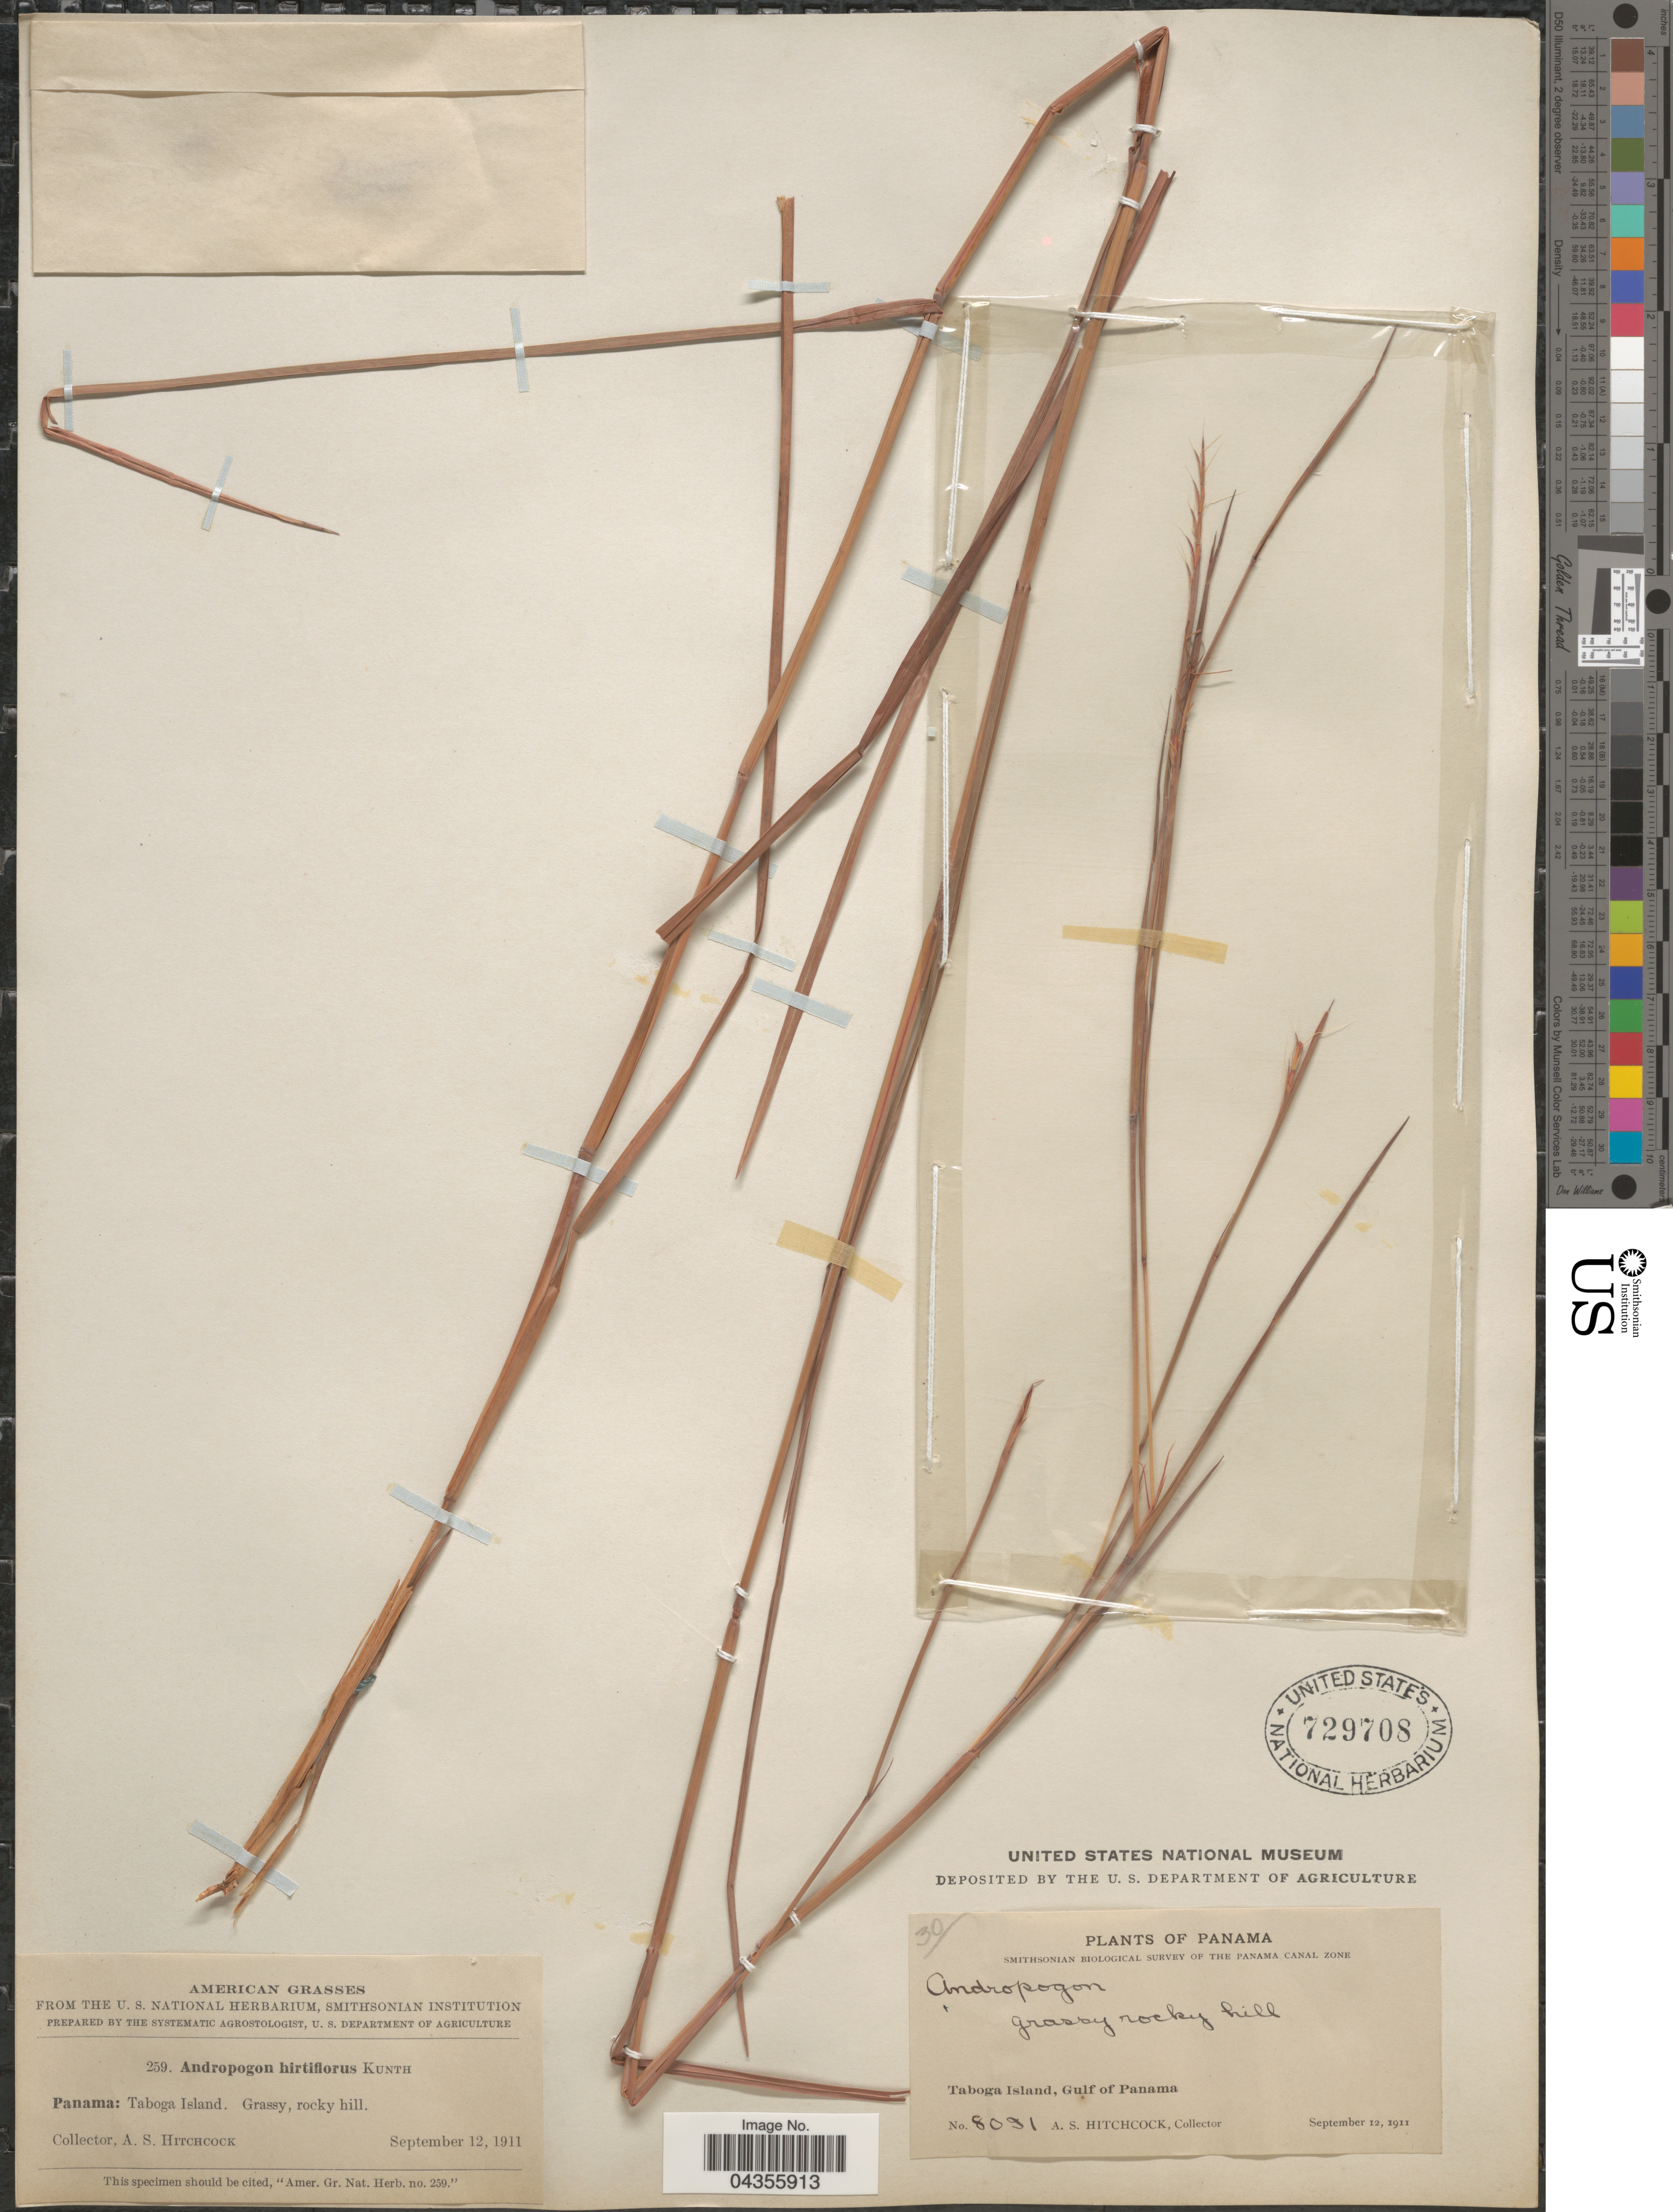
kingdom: Plantae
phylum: Tracheophyta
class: Liliopsida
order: Poales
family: Poaceae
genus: Schizachyrium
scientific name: Schizachyrium sanguineum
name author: (Retz.) Alston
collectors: A. S. Hitchcock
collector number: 259/8091*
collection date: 1911-09-12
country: Panama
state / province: Panamá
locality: Taboga Island. Smithsonian Biological Survey of the Panama Canal Zone. Gulf of Panama.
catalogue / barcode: US 729708